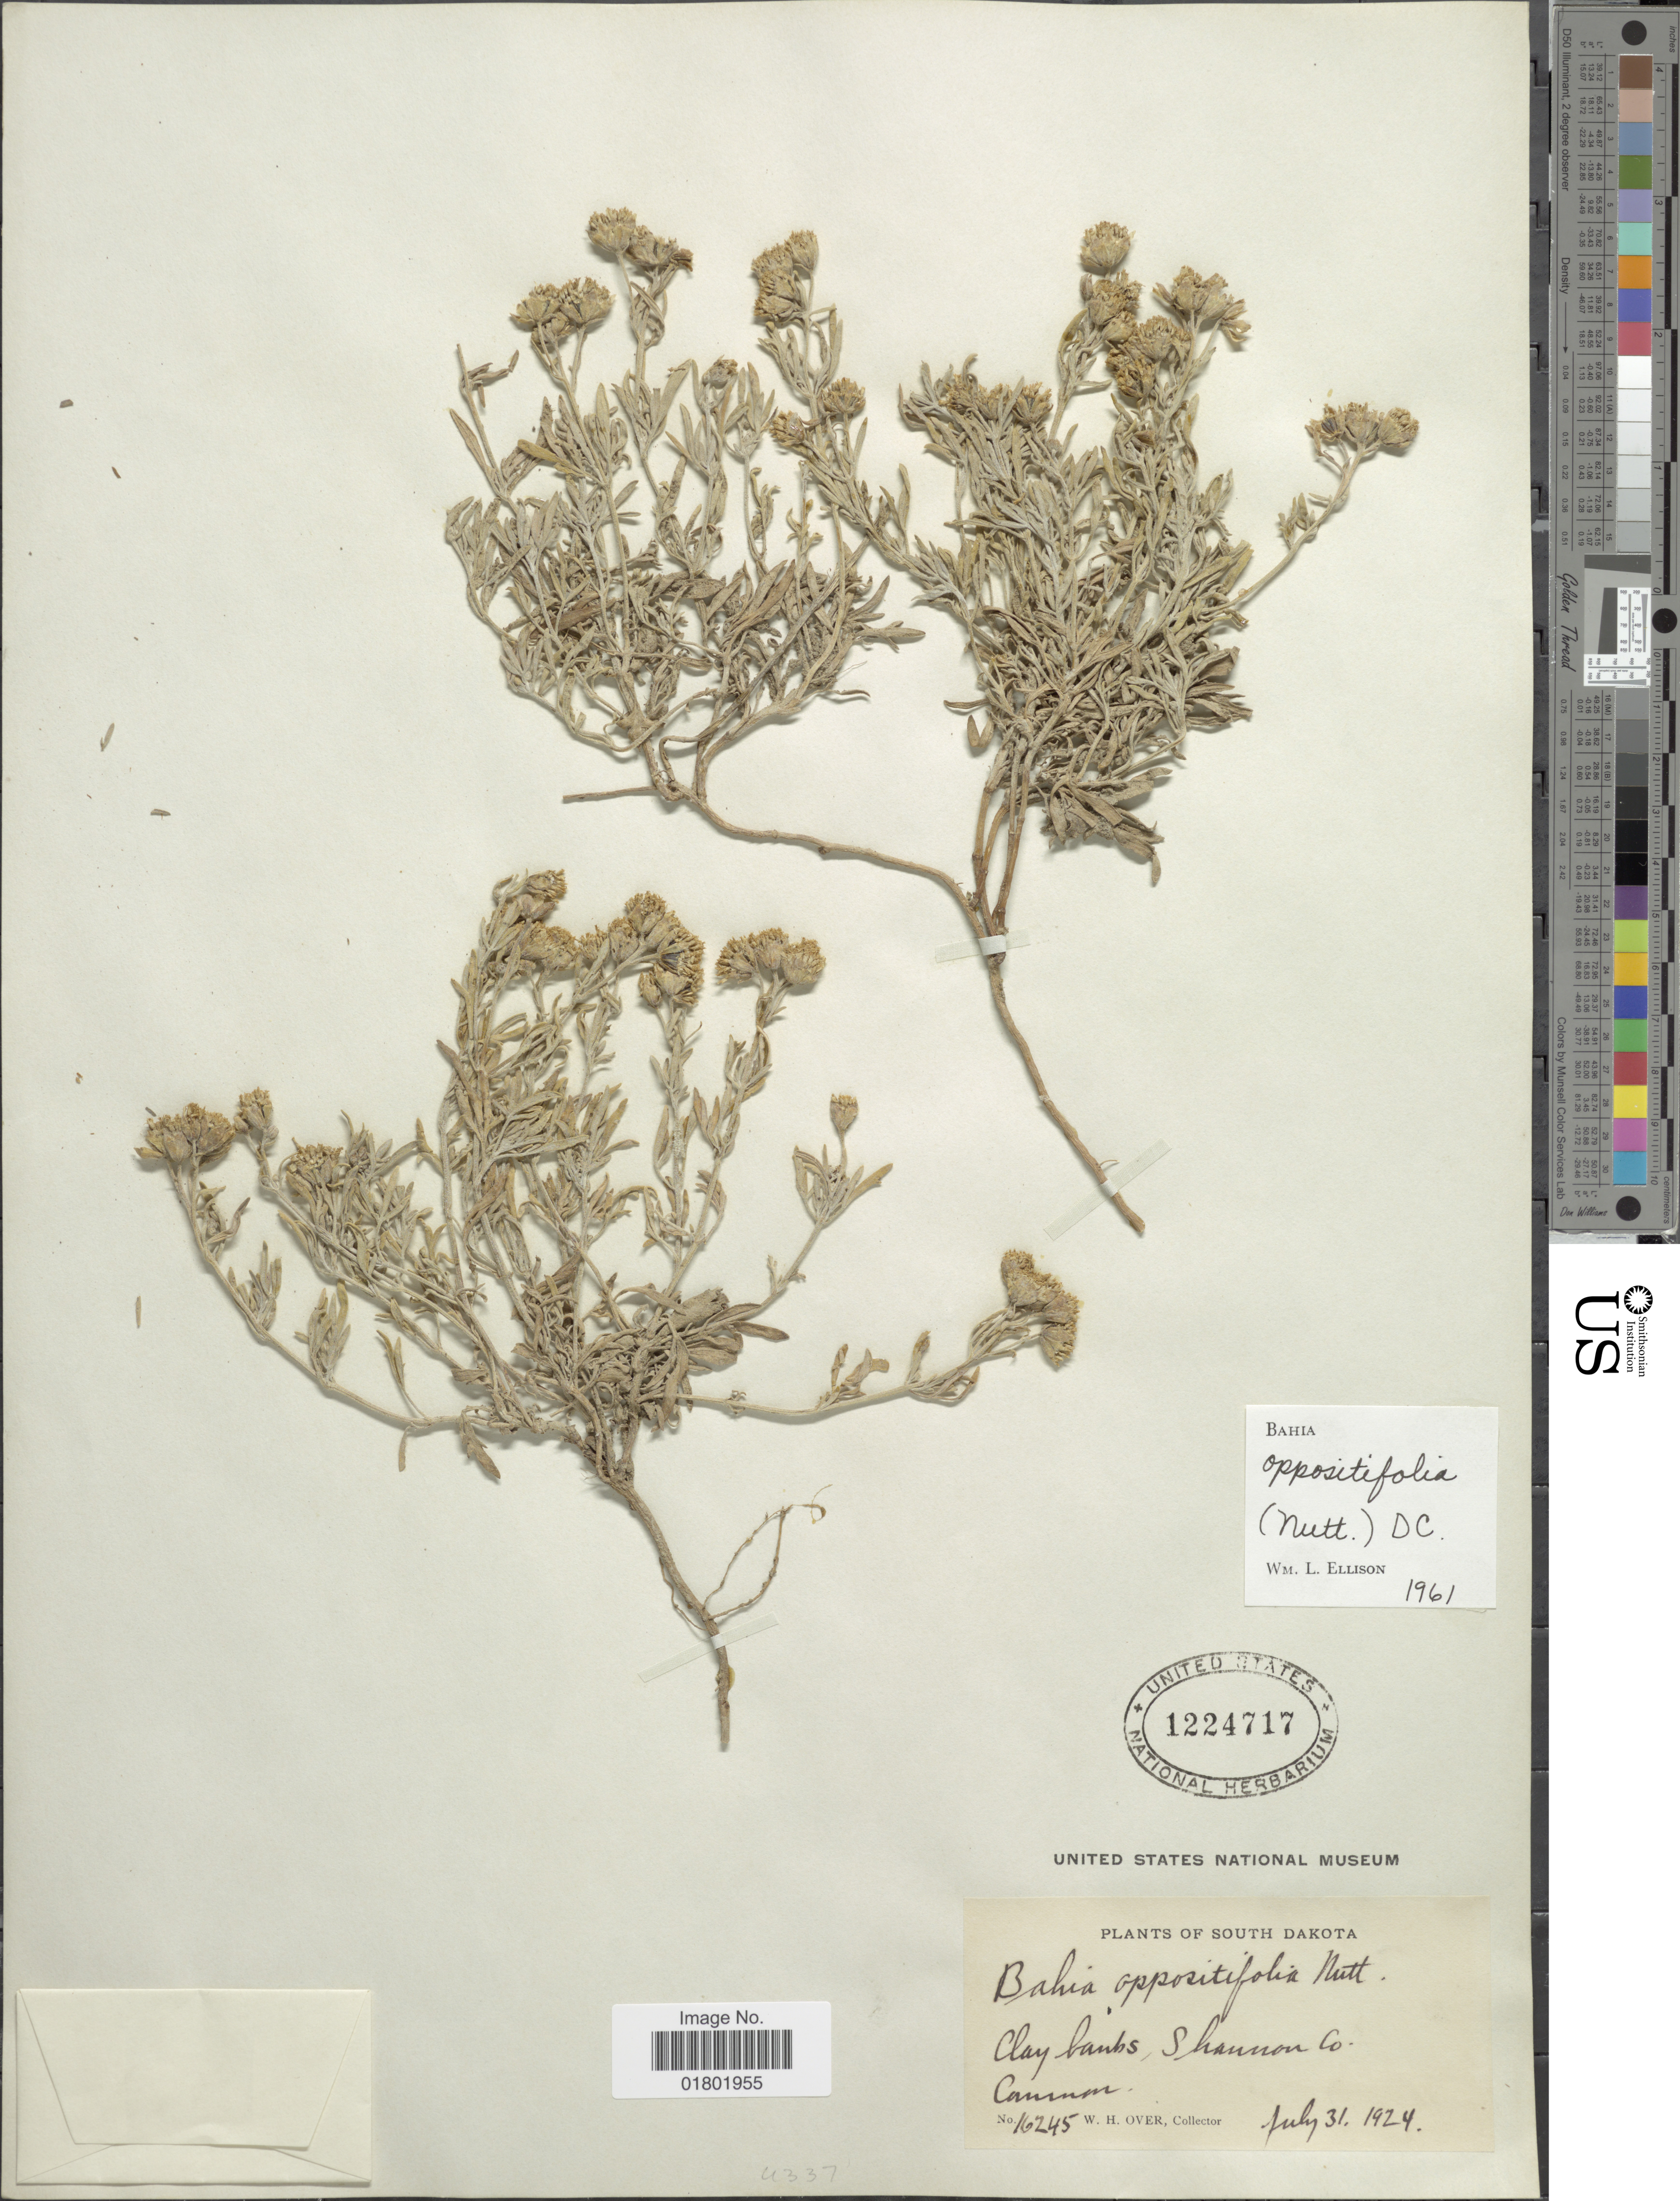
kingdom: Plantae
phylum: Tracheophyta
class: Magnoliopsida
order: Asterales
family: Asteraceae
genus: Bahia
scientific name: Bahia oppositifolia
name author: Nutt.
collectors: W. Over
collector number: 16245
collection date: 1924-07-31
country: United States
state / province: South Dakota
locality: Shannon Co., Cannon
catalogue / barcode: US 1224717